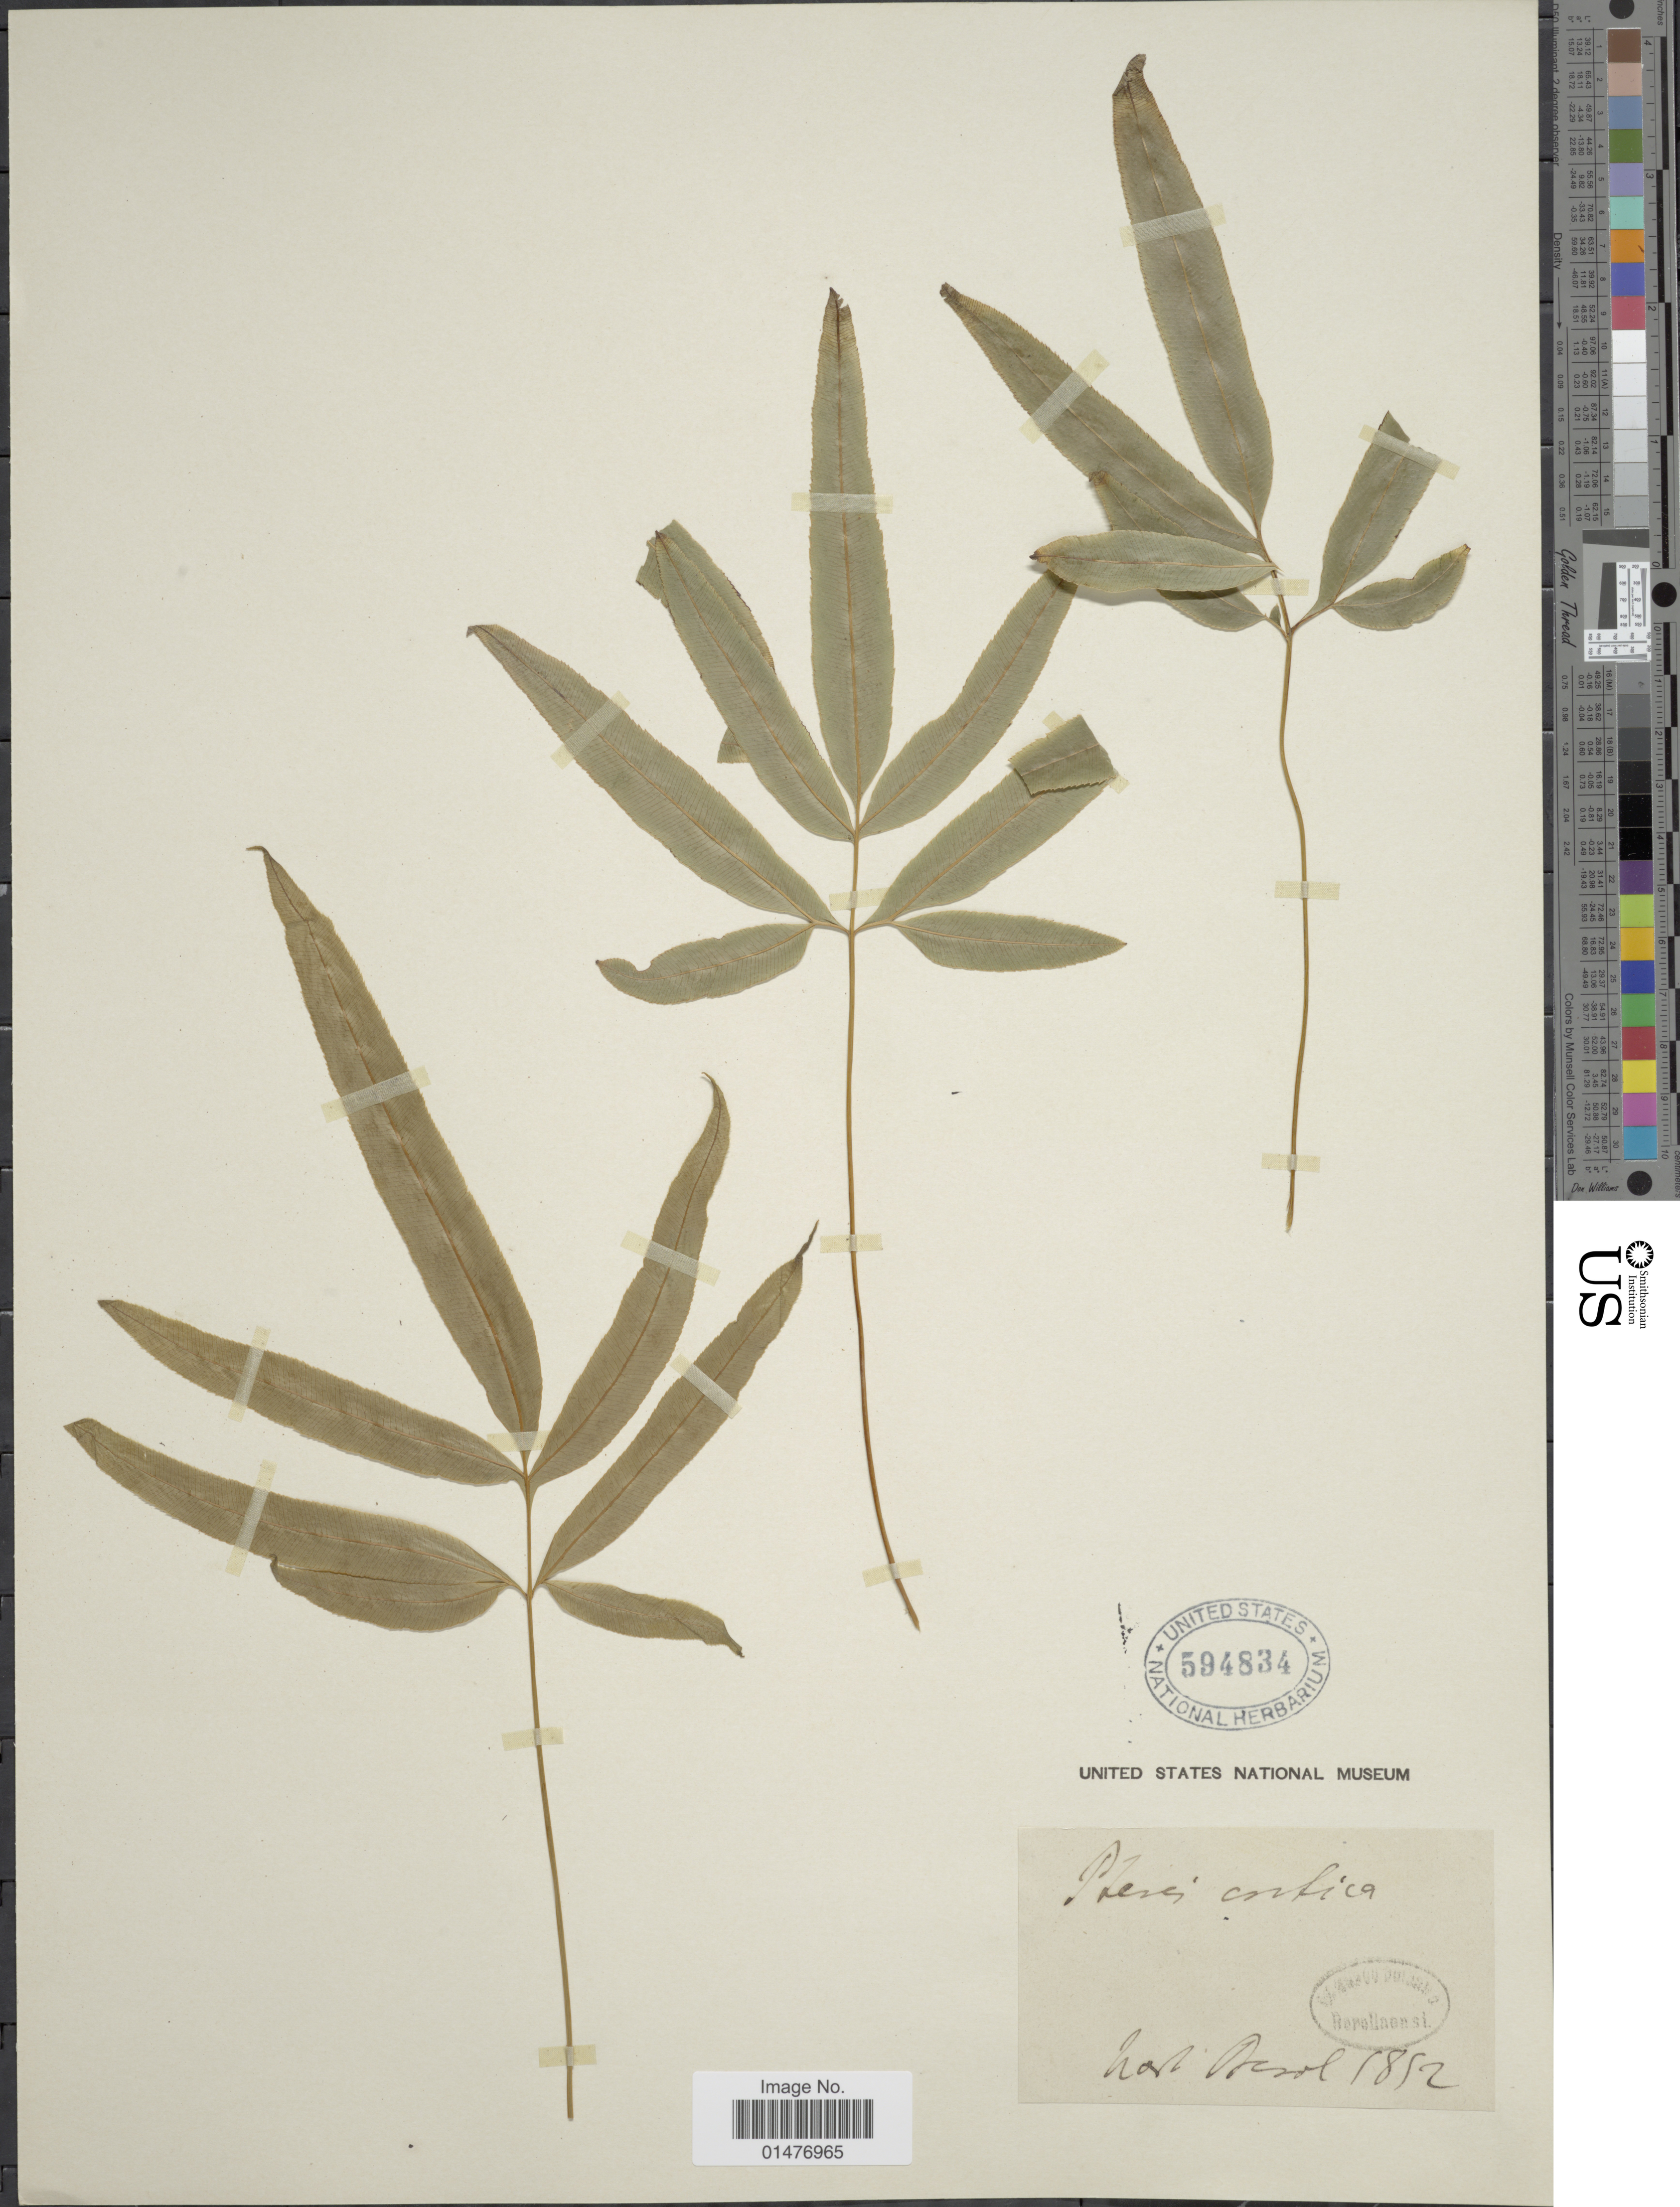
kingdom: Plantae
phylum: Tracheophyta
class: Polypodiopsida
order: Polypodiales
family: Pteridaceae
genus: Pteris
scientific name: Pteris cretica var. cretica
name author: L.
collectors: ex herb. Bernhardi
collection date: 1852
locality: Hort Berol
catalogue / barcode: US 594834